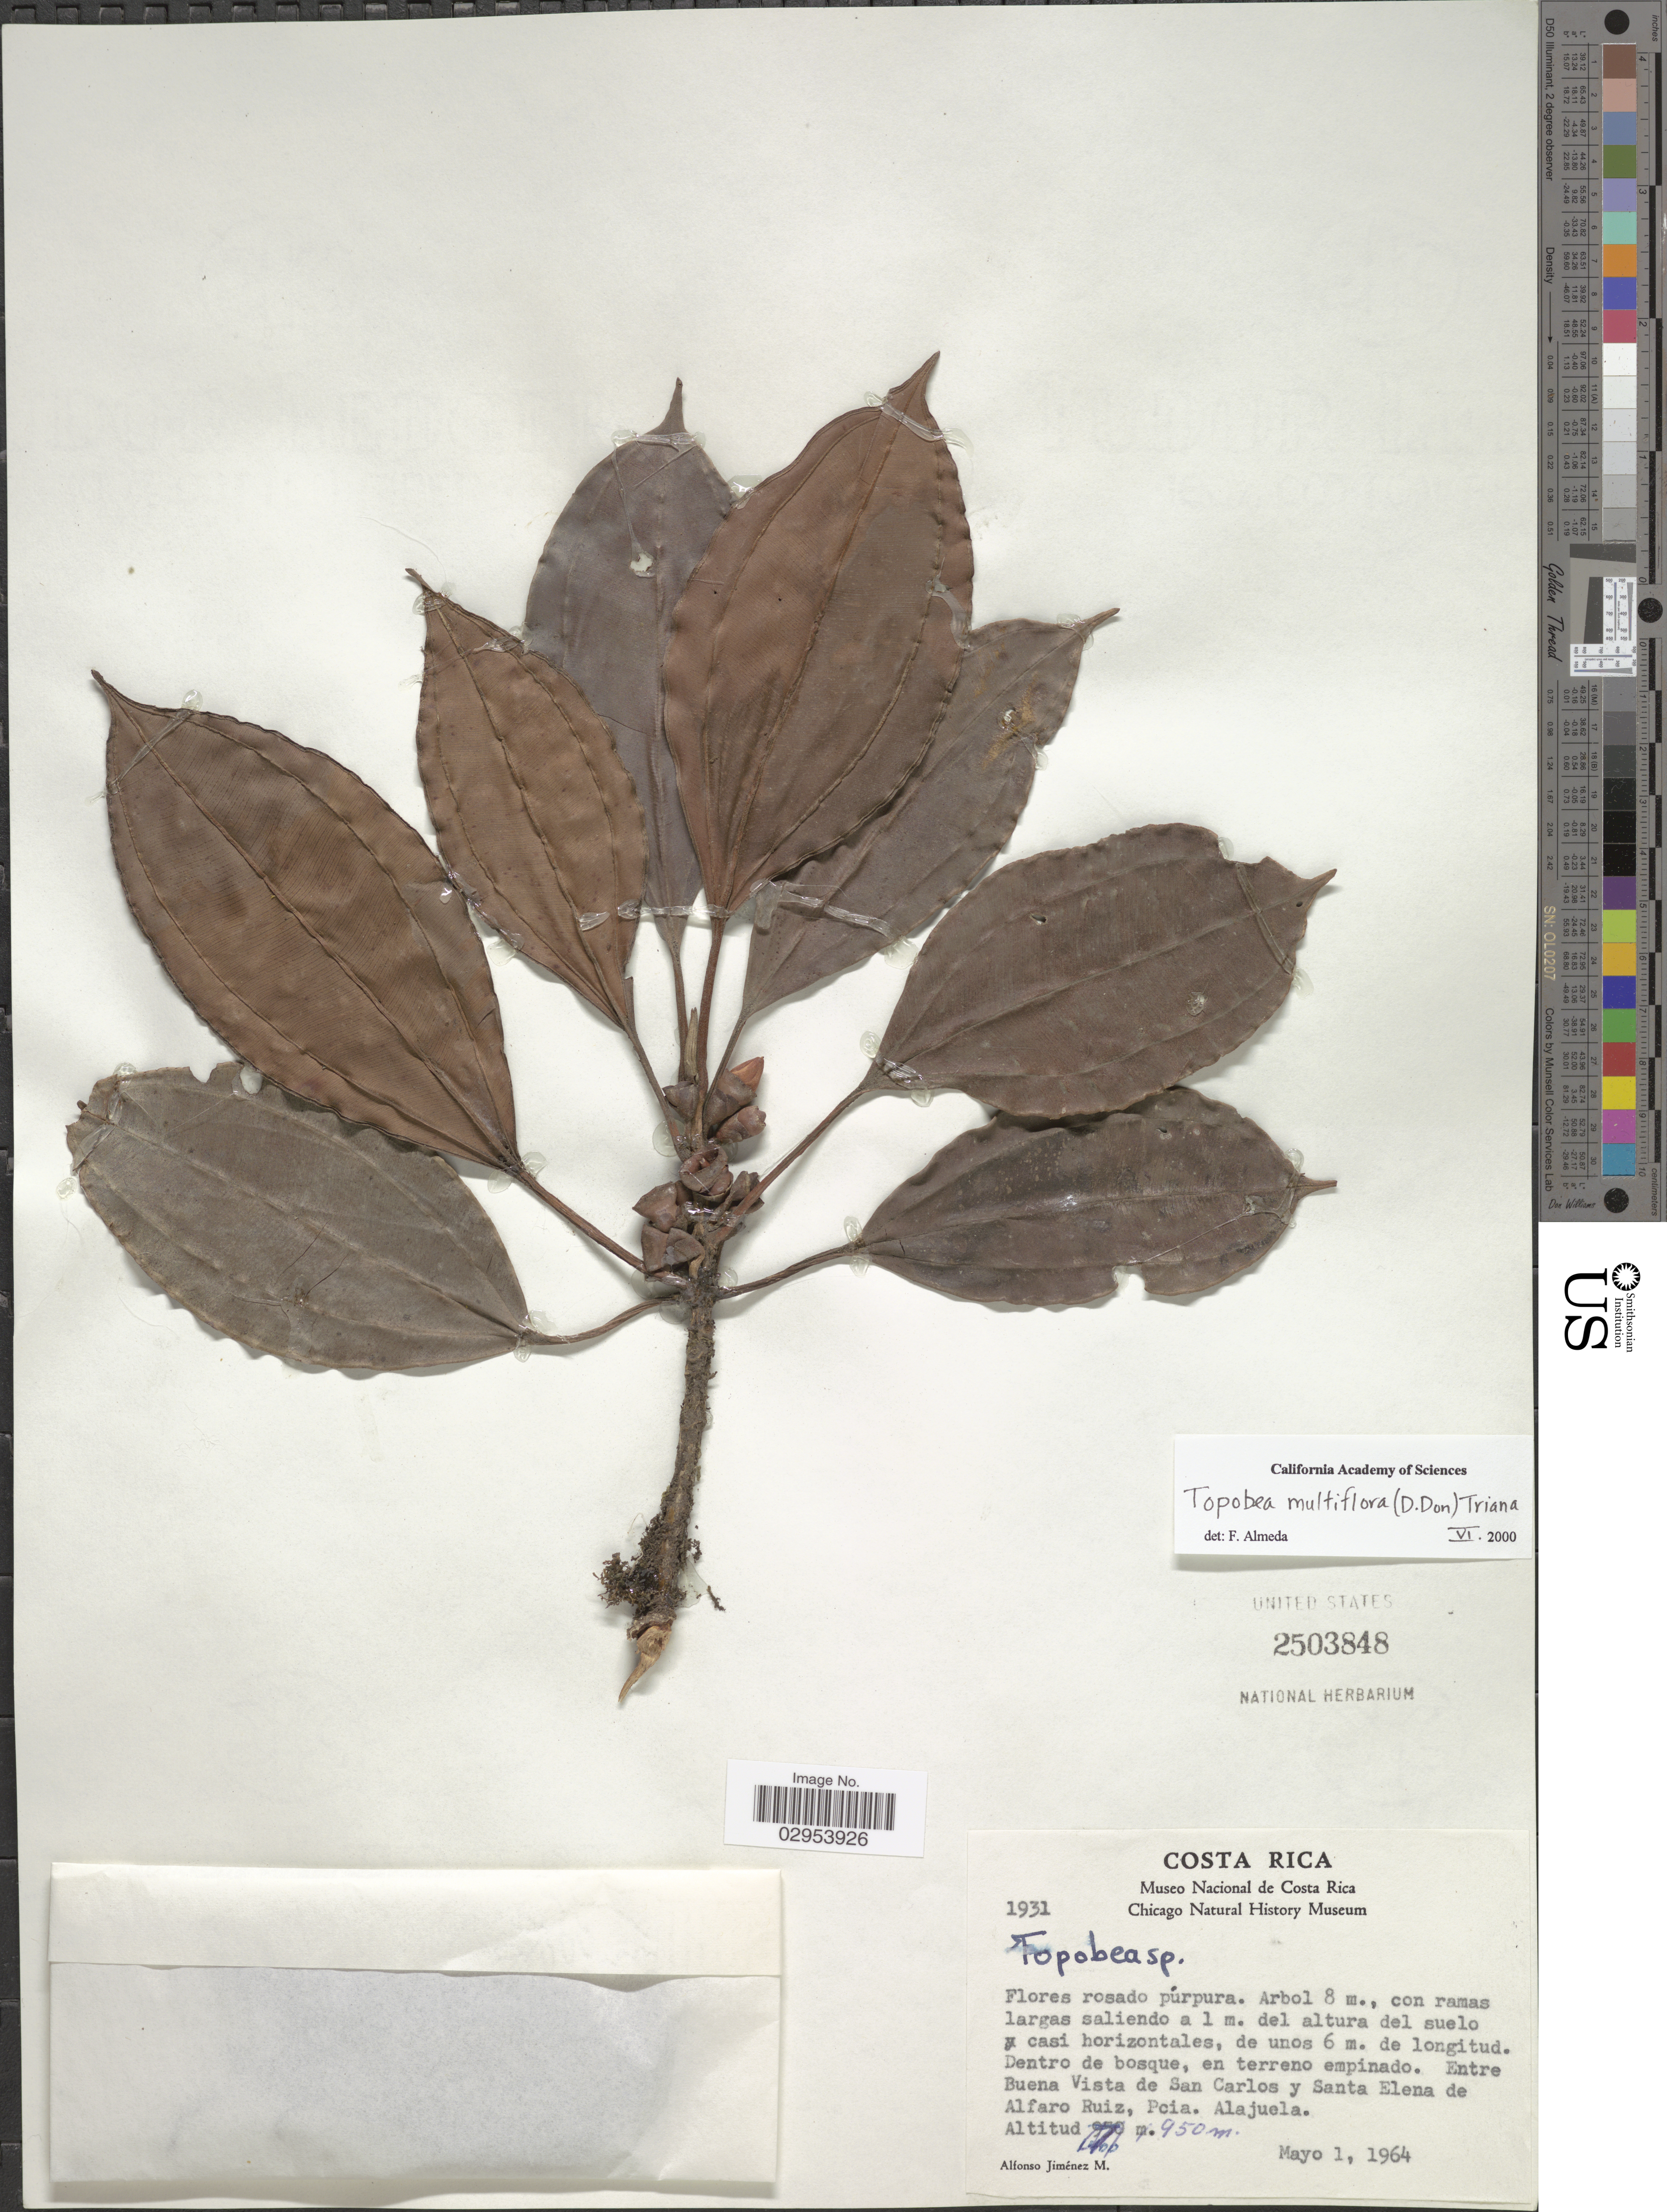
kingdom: Plantae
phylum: Tracheophyta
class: Magnoliopsida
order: Myrtales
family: Melastomataceae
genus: Topobea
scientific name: Topobea multiflora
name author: (D. Don) Triana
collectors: A. Jimenez M.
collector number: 1931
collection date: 1964-05-01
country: Costa Rica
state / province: Alajuela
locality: Entre Buena Vista de San Carlos y Santa Elena de Alfaro Ruiz.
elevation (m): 950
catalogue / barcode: US 2503848